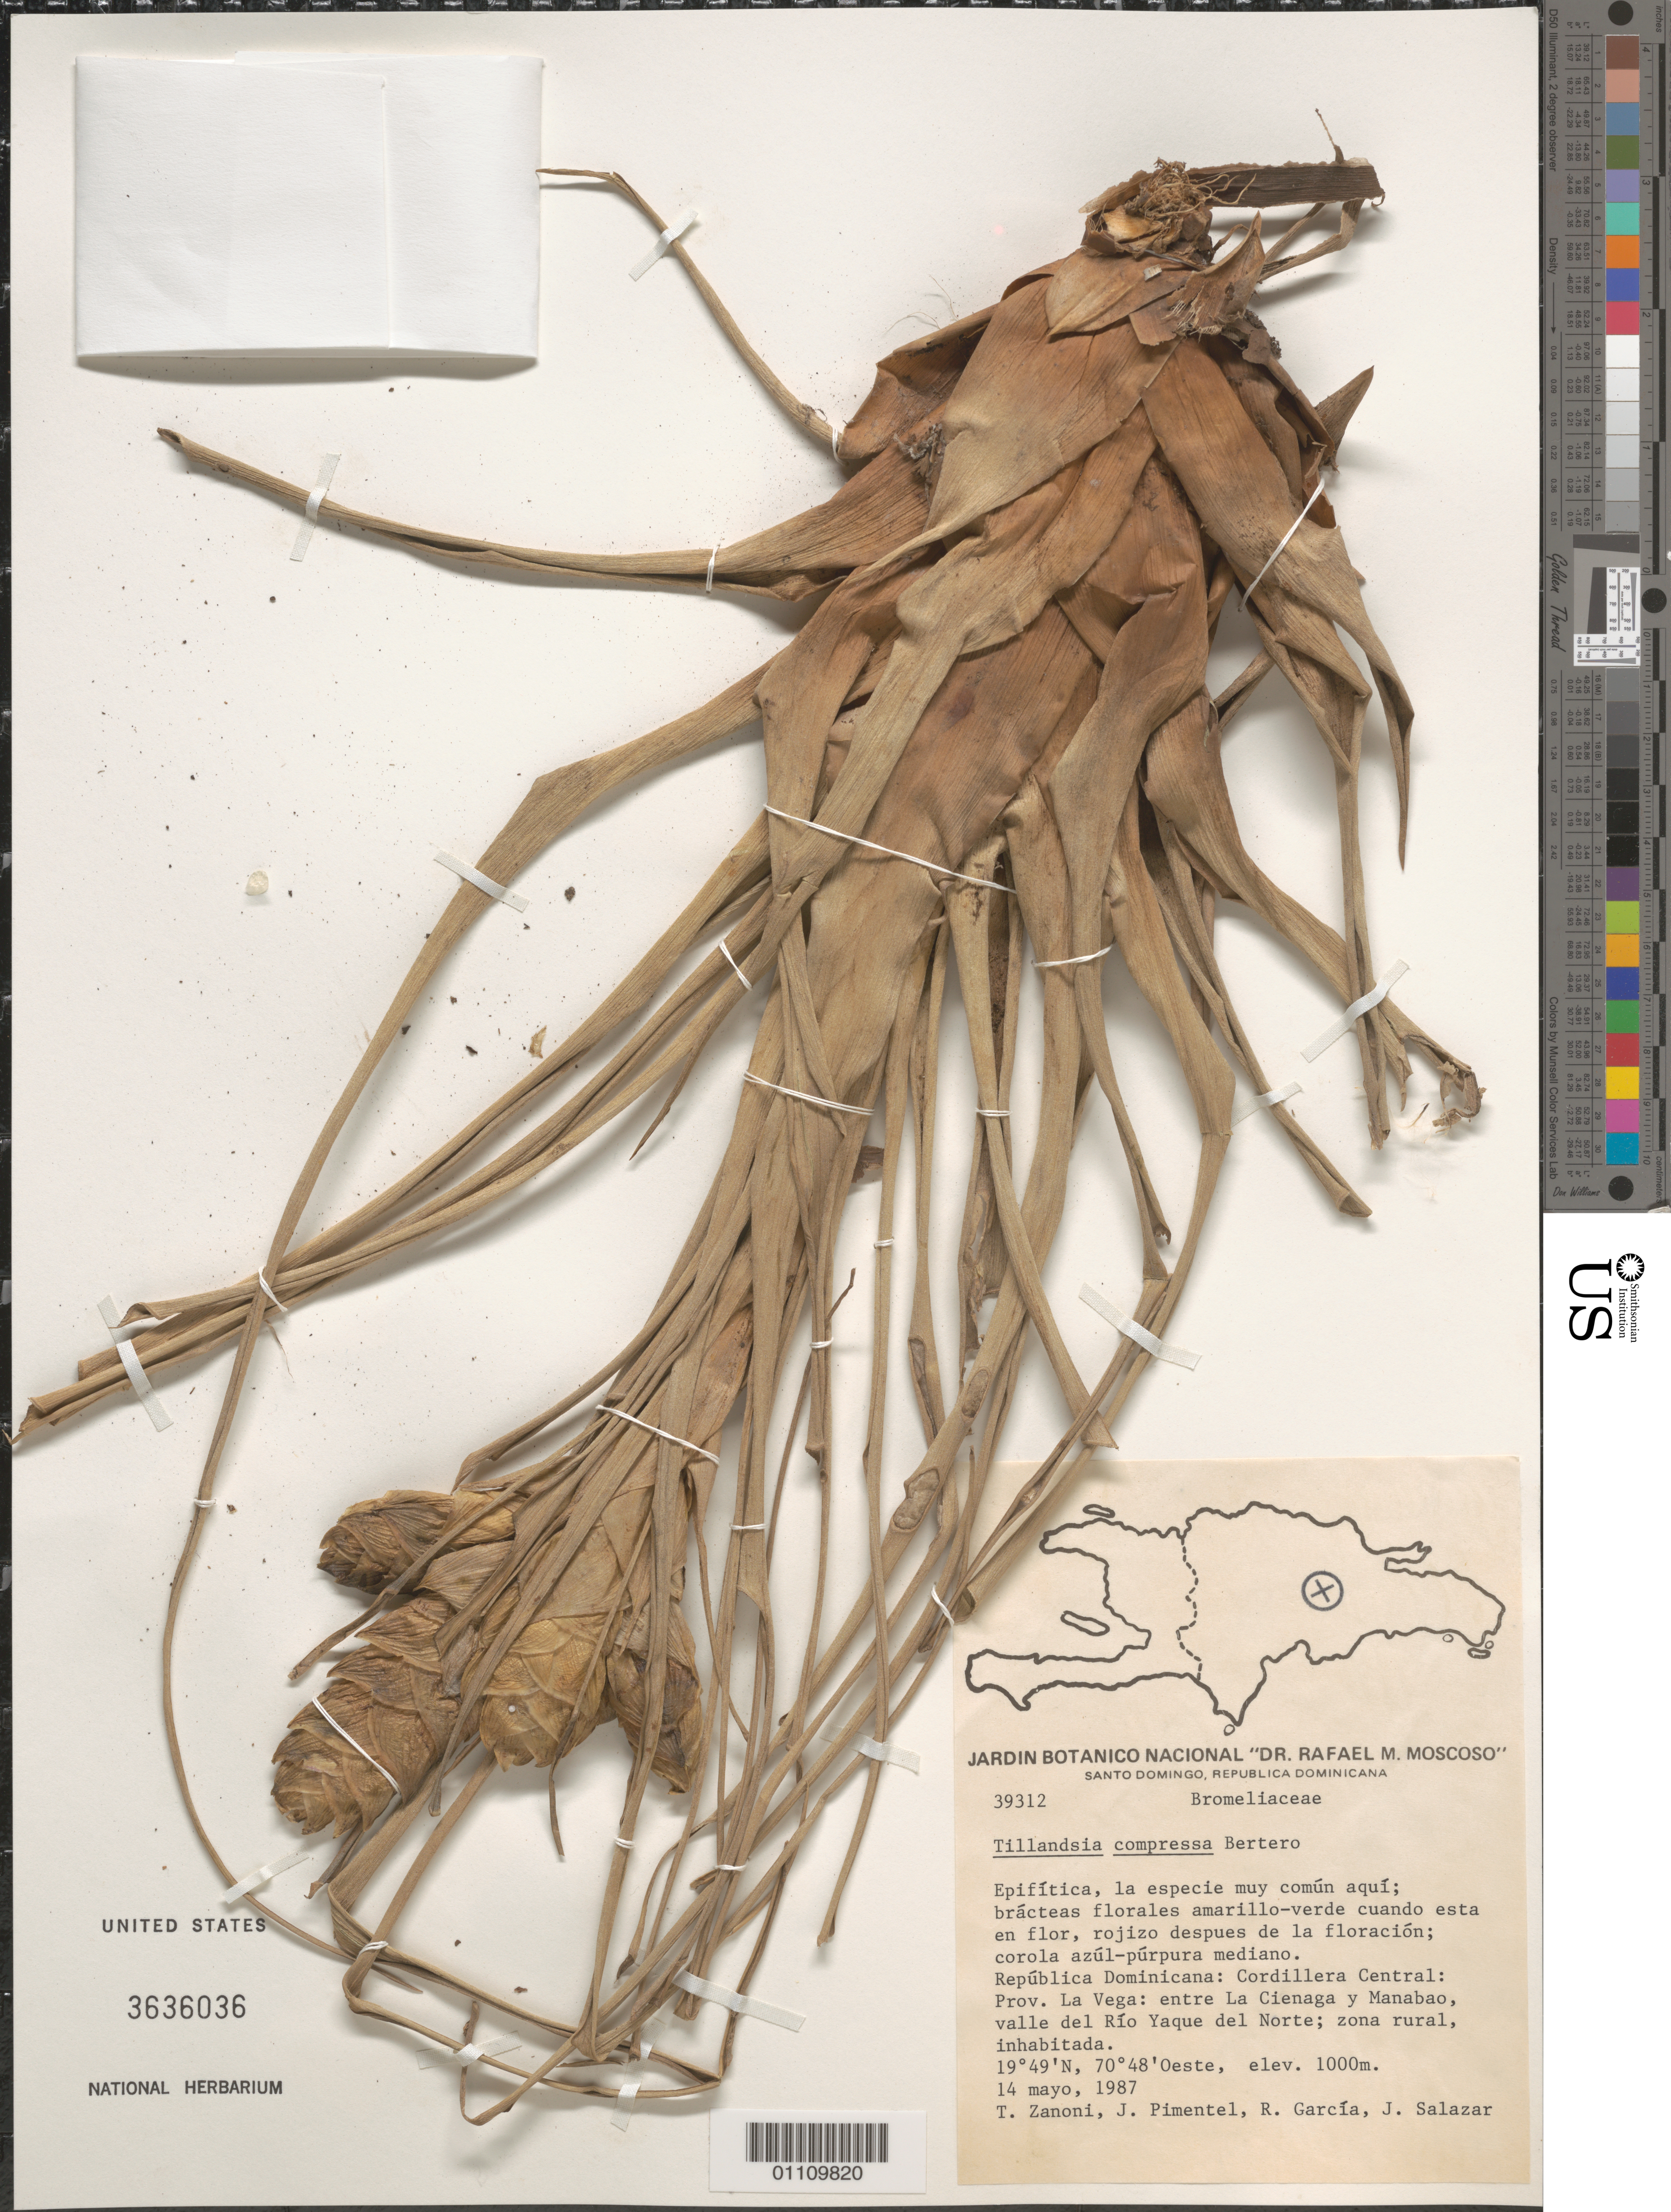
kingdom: Plantae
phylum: Tracheophyta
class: Liliopsida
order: Poales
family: Bromeliaceae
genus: Tillandsia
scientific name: Tillandsia compressa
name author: Bertero ex Schult. & Schult. f.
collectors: T. A. Zanoni, J. Pimentel, R. G. García & J. Salazar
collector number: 32312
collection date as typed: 14 May 1987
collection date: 1987-05-14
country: Dominican Republic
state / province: La Vega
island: Hispaniola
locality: Cordillera Central, entre La Cienaga y Manabao, valle del Río Yaque del Norte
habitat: Zona rural, inhabitada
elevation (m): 1000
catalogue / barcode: US 3636036